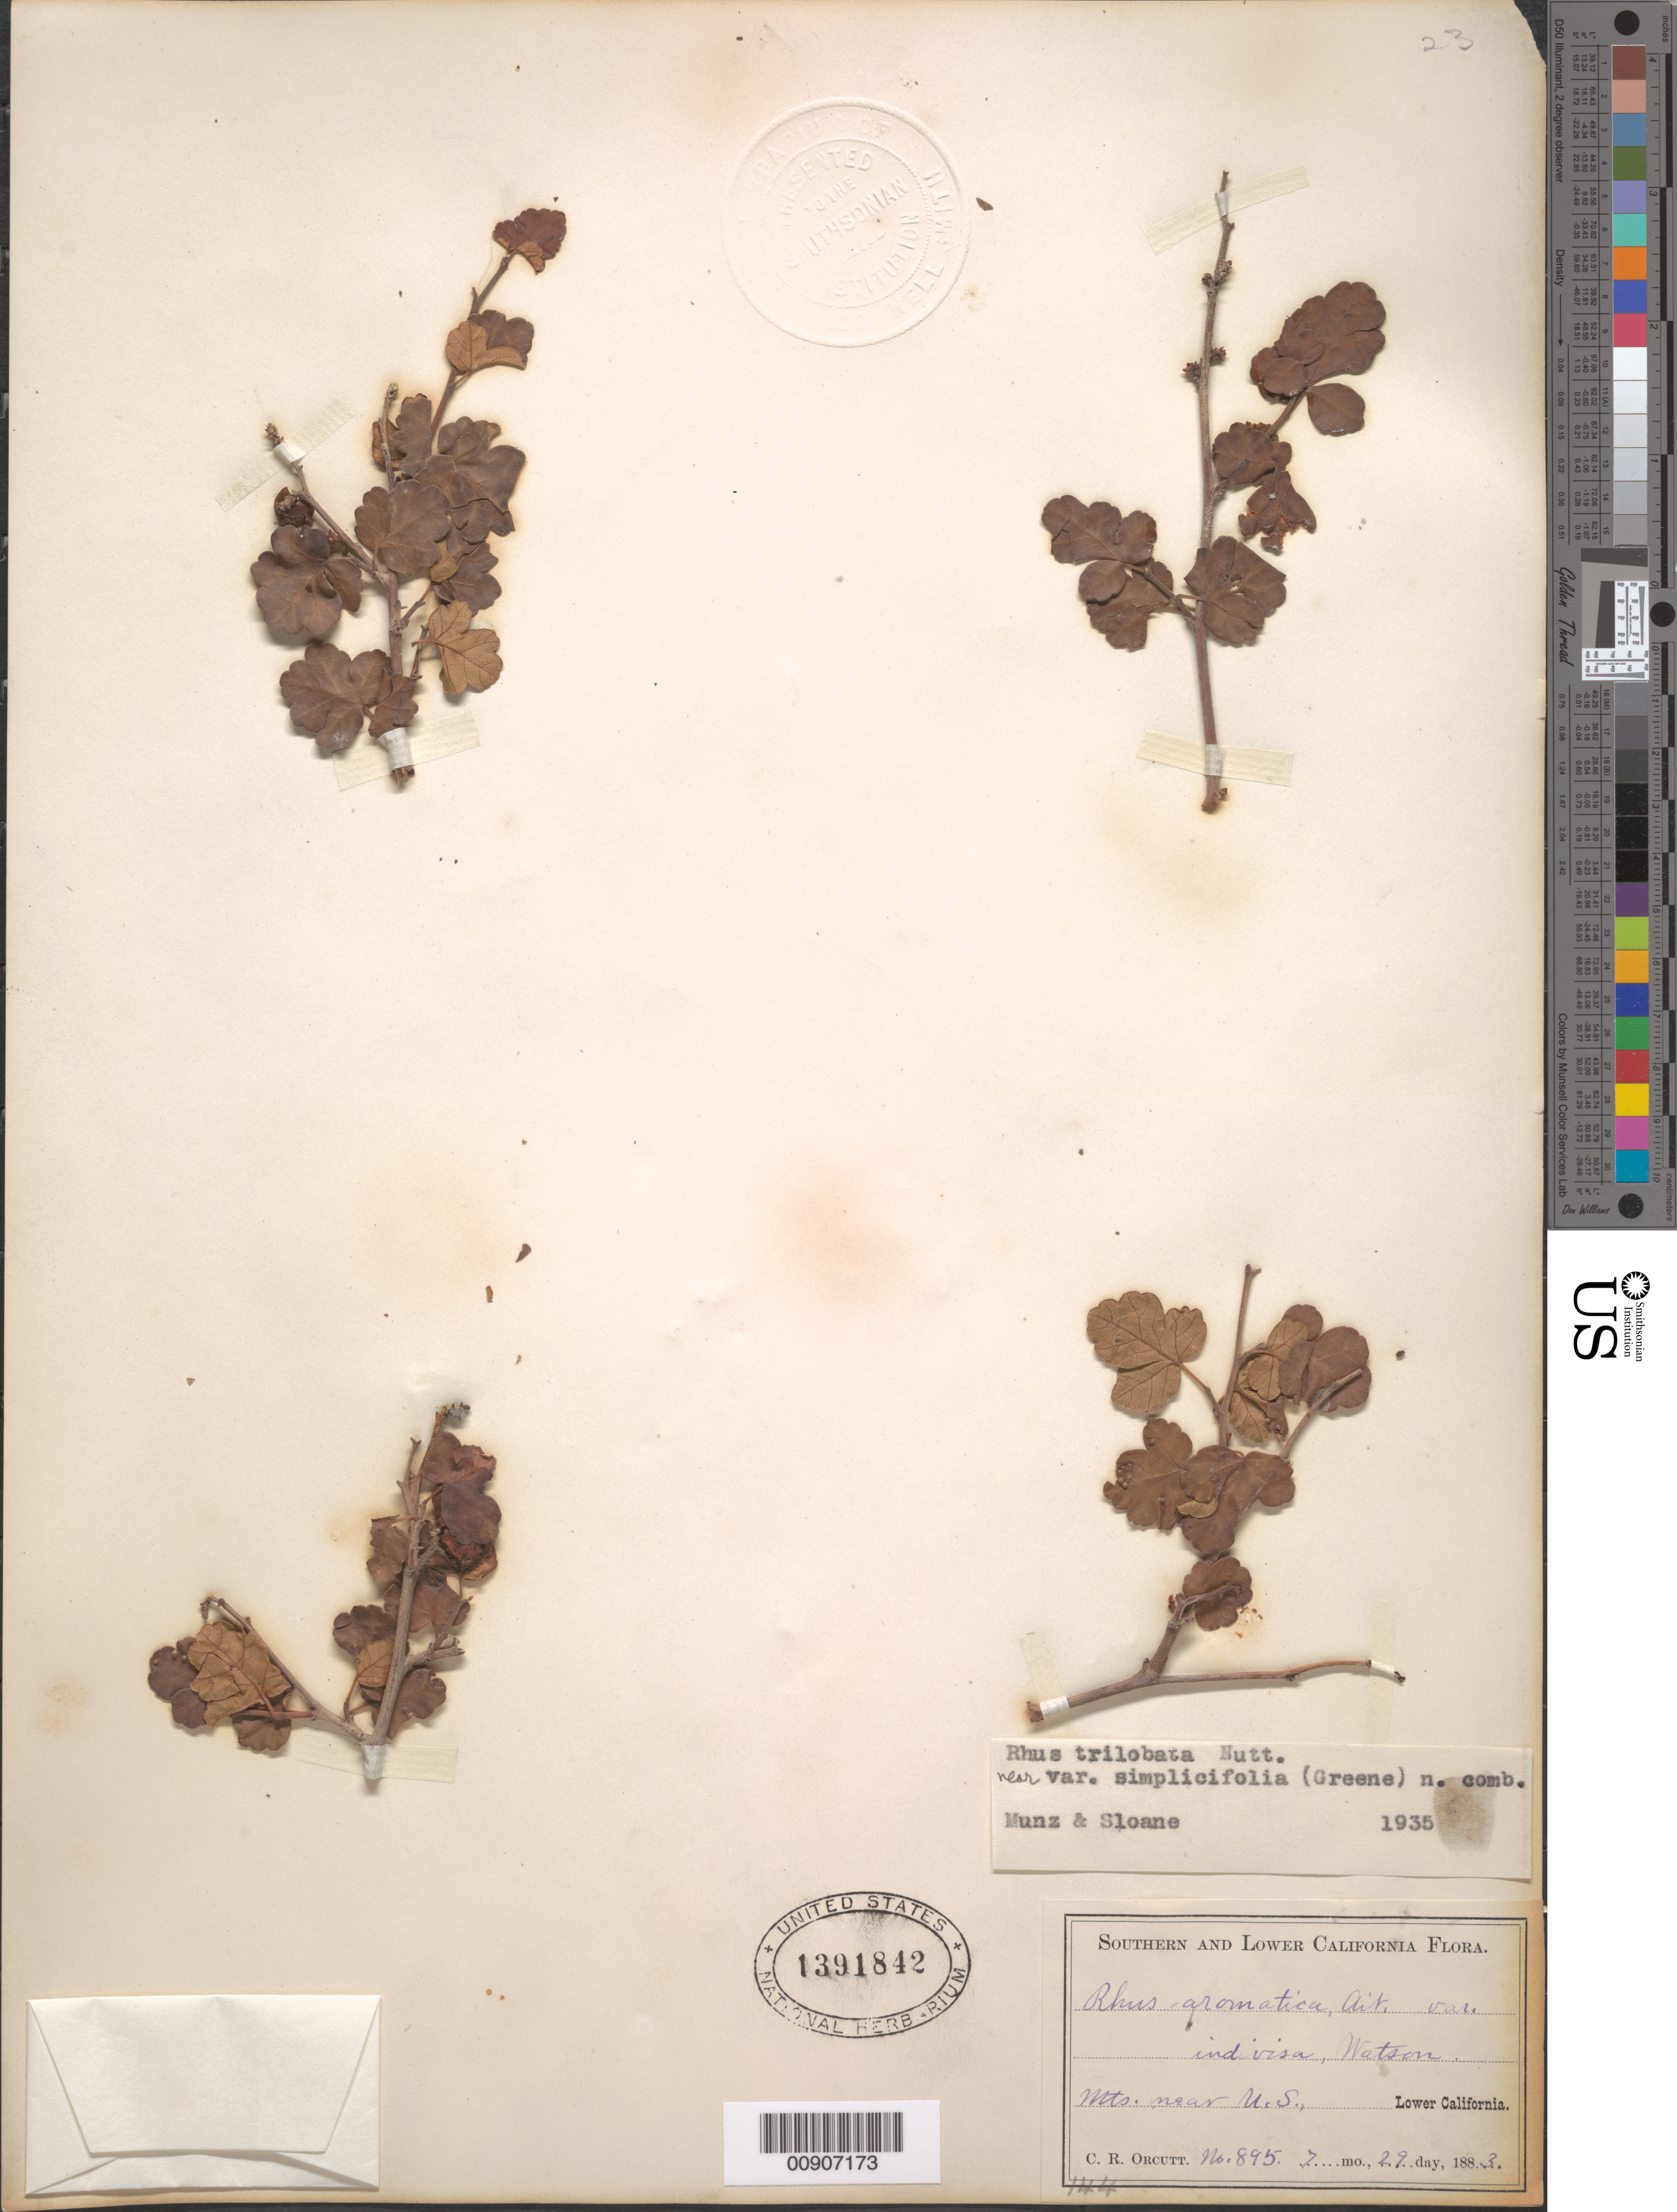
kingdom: Plantae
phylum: Tracheophyta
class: Magnoliopsida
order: Sapindales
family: Anacardiaceae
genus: Rhus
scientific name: Rhus aromatica var. simplicifolia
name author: (Greene) Cronq.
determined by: Mitchell, John D.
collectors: C. R. Orcutt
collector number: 895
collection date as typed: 29 Jul 1883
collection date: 1883-07-29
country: Mexico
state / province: Baja California Norte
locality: Mts. Near U.S., Lower California.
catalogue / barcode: US 1391842